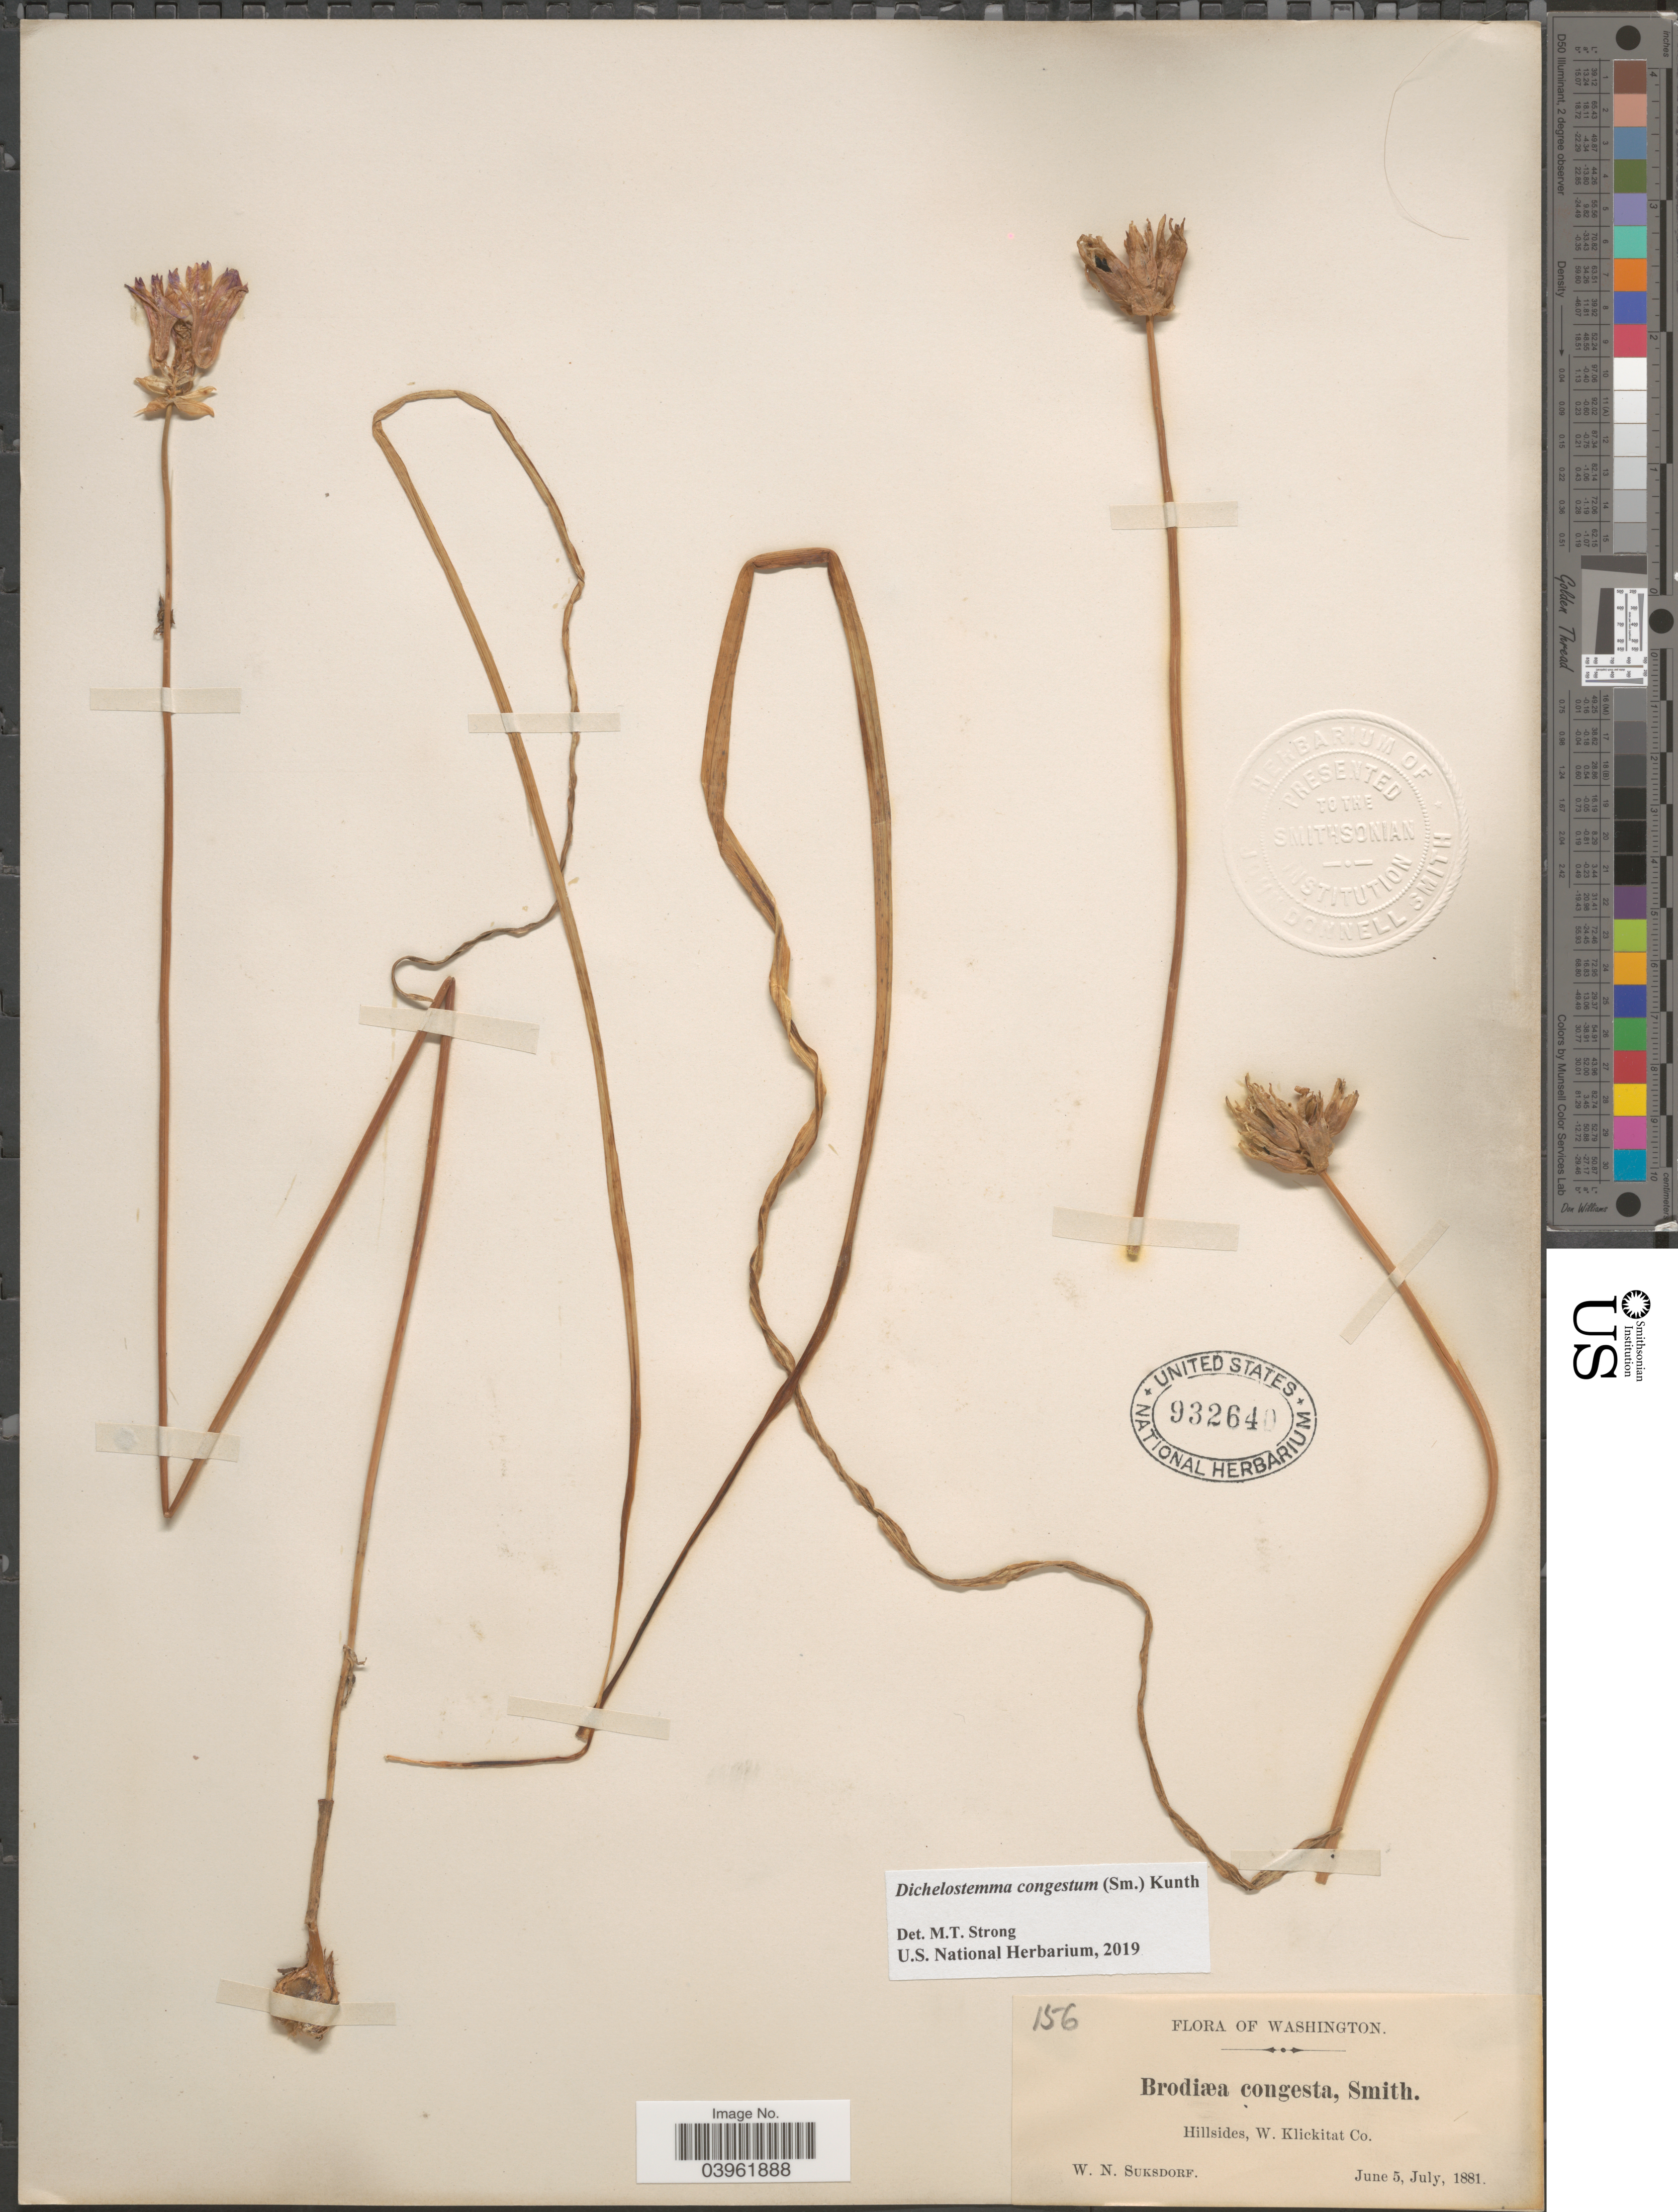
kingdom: Plantae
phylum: Tracheophyta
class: Liliopsida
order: Asparagales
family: Asparagaceae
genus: Dichelostemma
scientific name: Dichelostemma congestum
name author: Kunth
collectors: W. N. Suksdorf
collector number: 156?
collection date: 1881-06-05/1881-07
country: United States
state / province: Washington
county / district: Klickitat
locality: Hillsides, W. Klickitat Co.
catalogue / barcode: US 932640